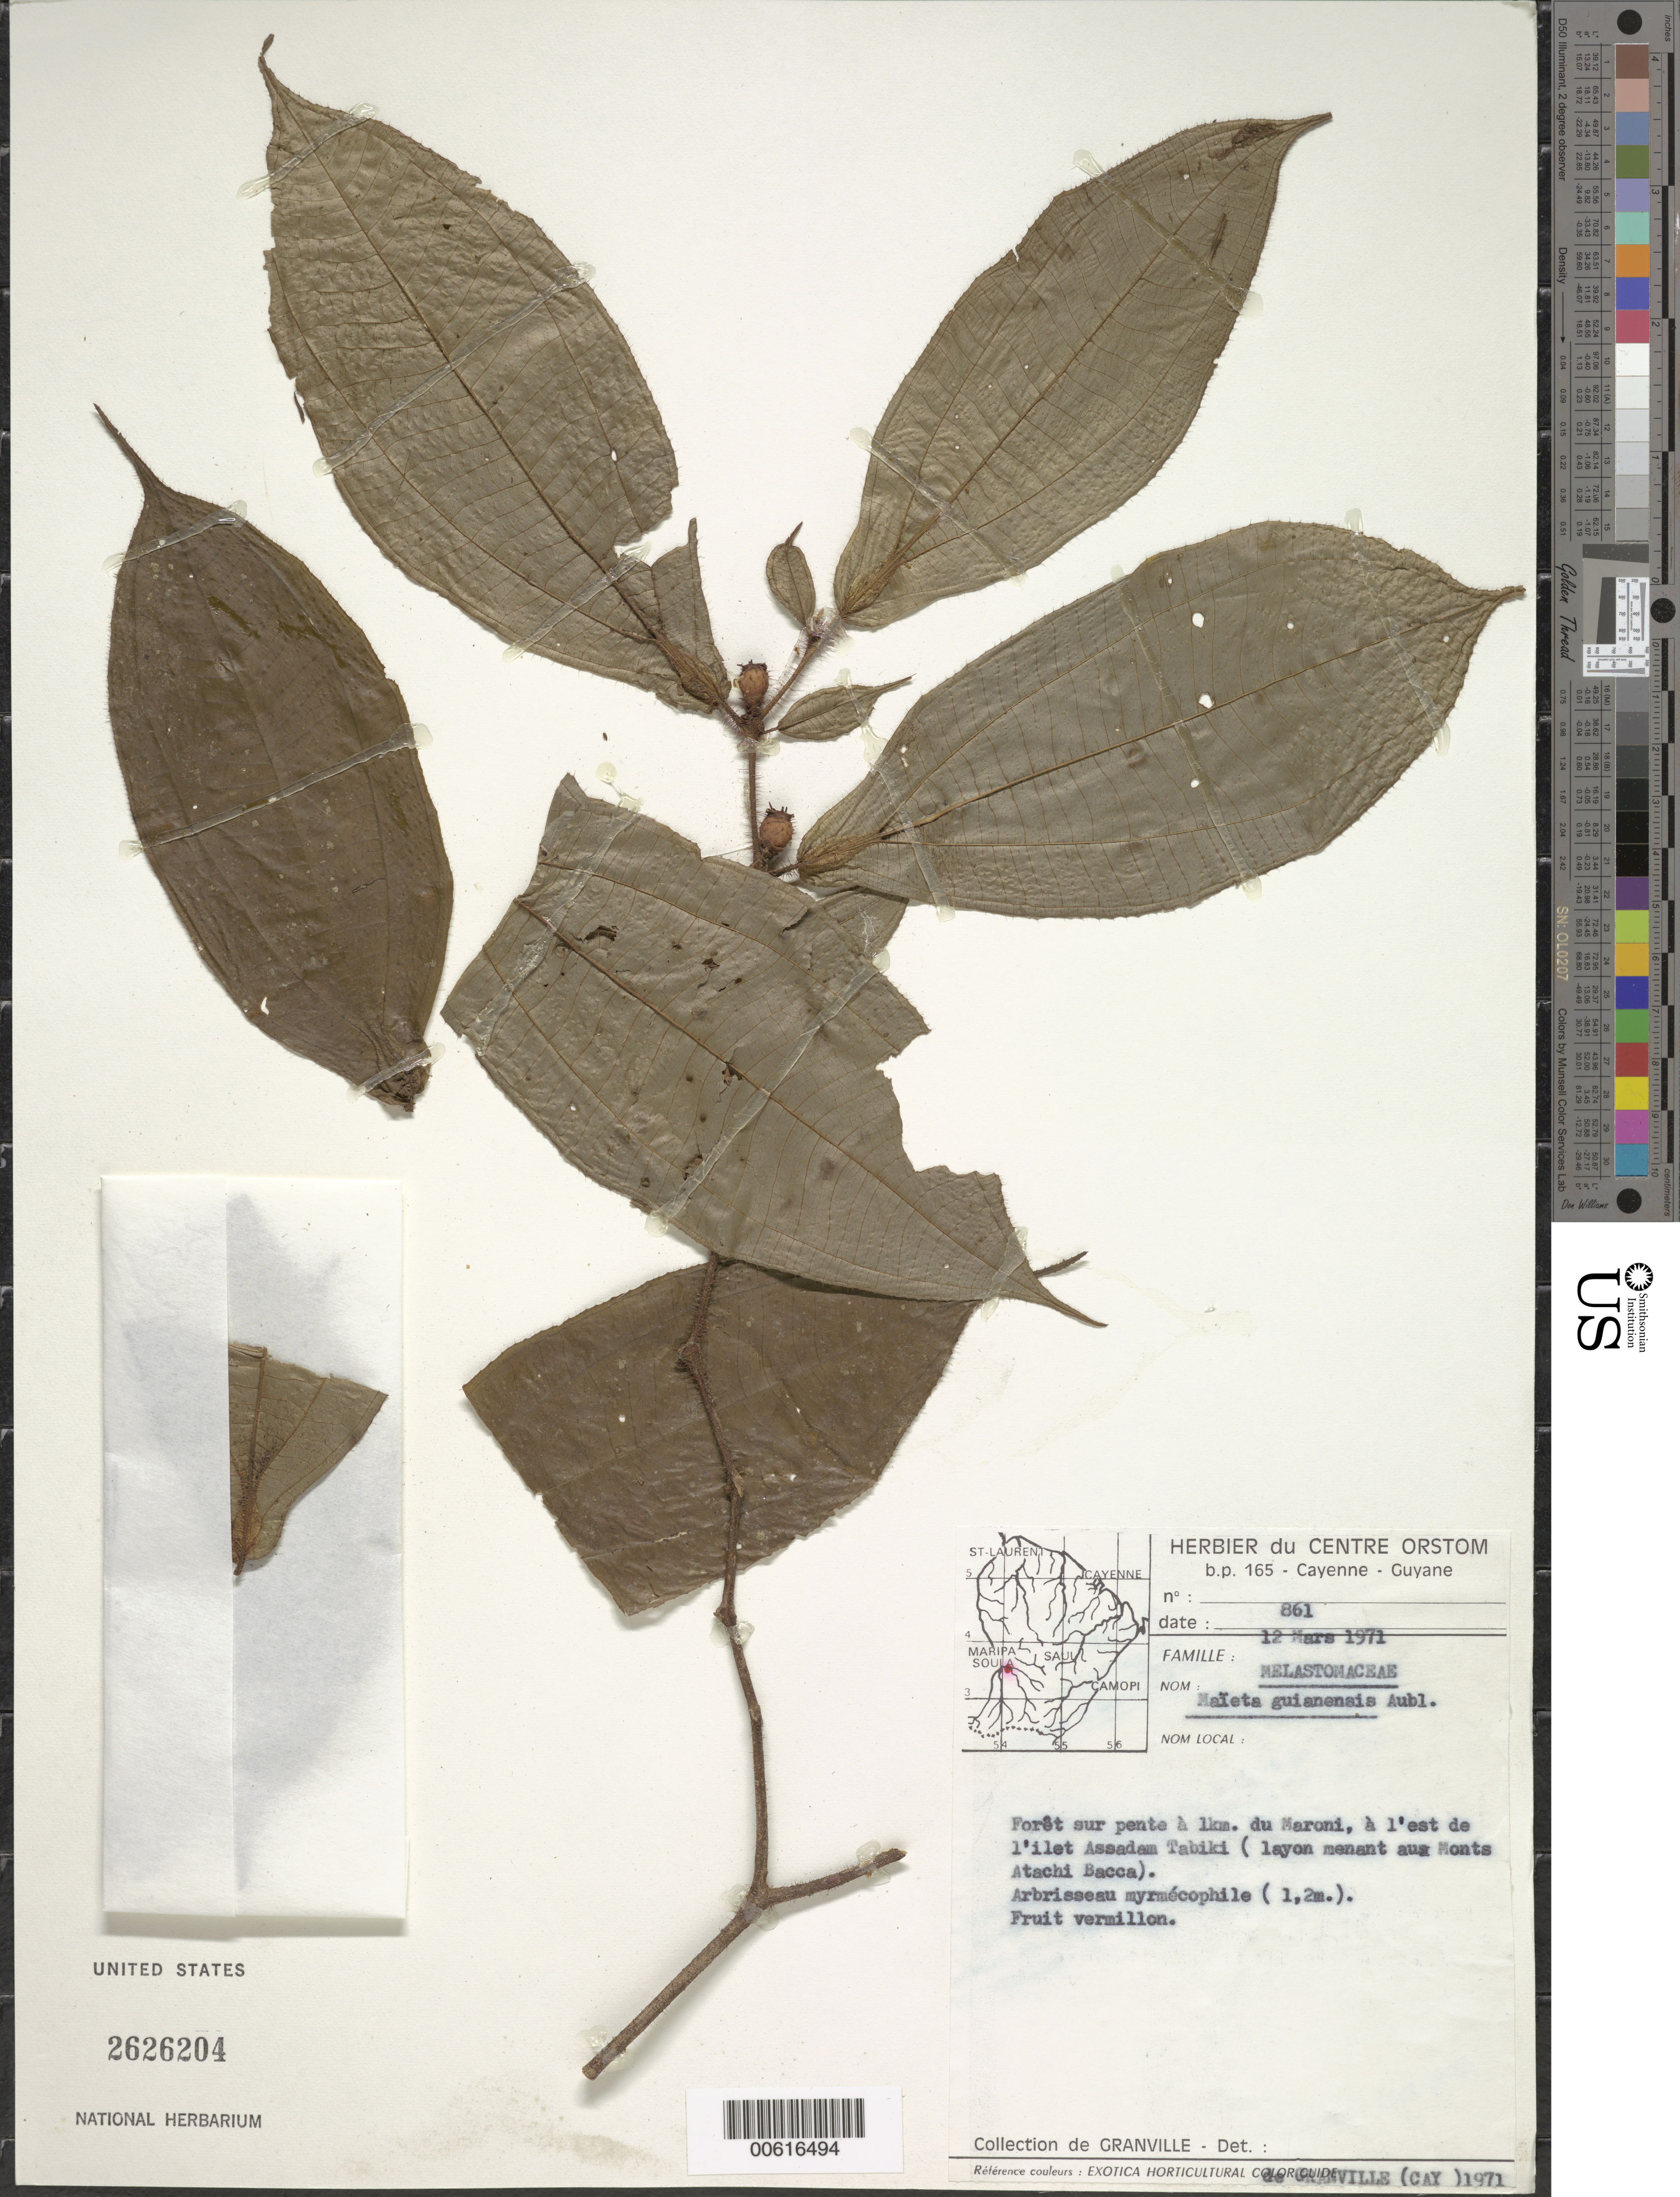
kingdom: Plantae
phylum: Tracheophyta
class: Magnoliopsida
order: Myrtales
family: Melastomataceae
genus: Maieta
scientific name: Maieta guianensis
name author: Aubl.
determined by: Granville, J. J. de, (CAY), Institut de Recherche pour le Developpement (IRD) (FRENCH GUIANA)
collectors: J.-J. de Granville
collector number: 861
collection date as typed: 12-Mar-71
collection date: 1971-03-12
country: French Guiana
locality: Monts Atachi Bacca, Maroni, 1 km E of Ile Assadam Tabiki, layon menant au Monts Atachi Bacca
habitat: Foret sur pente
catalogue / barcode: US 2626204